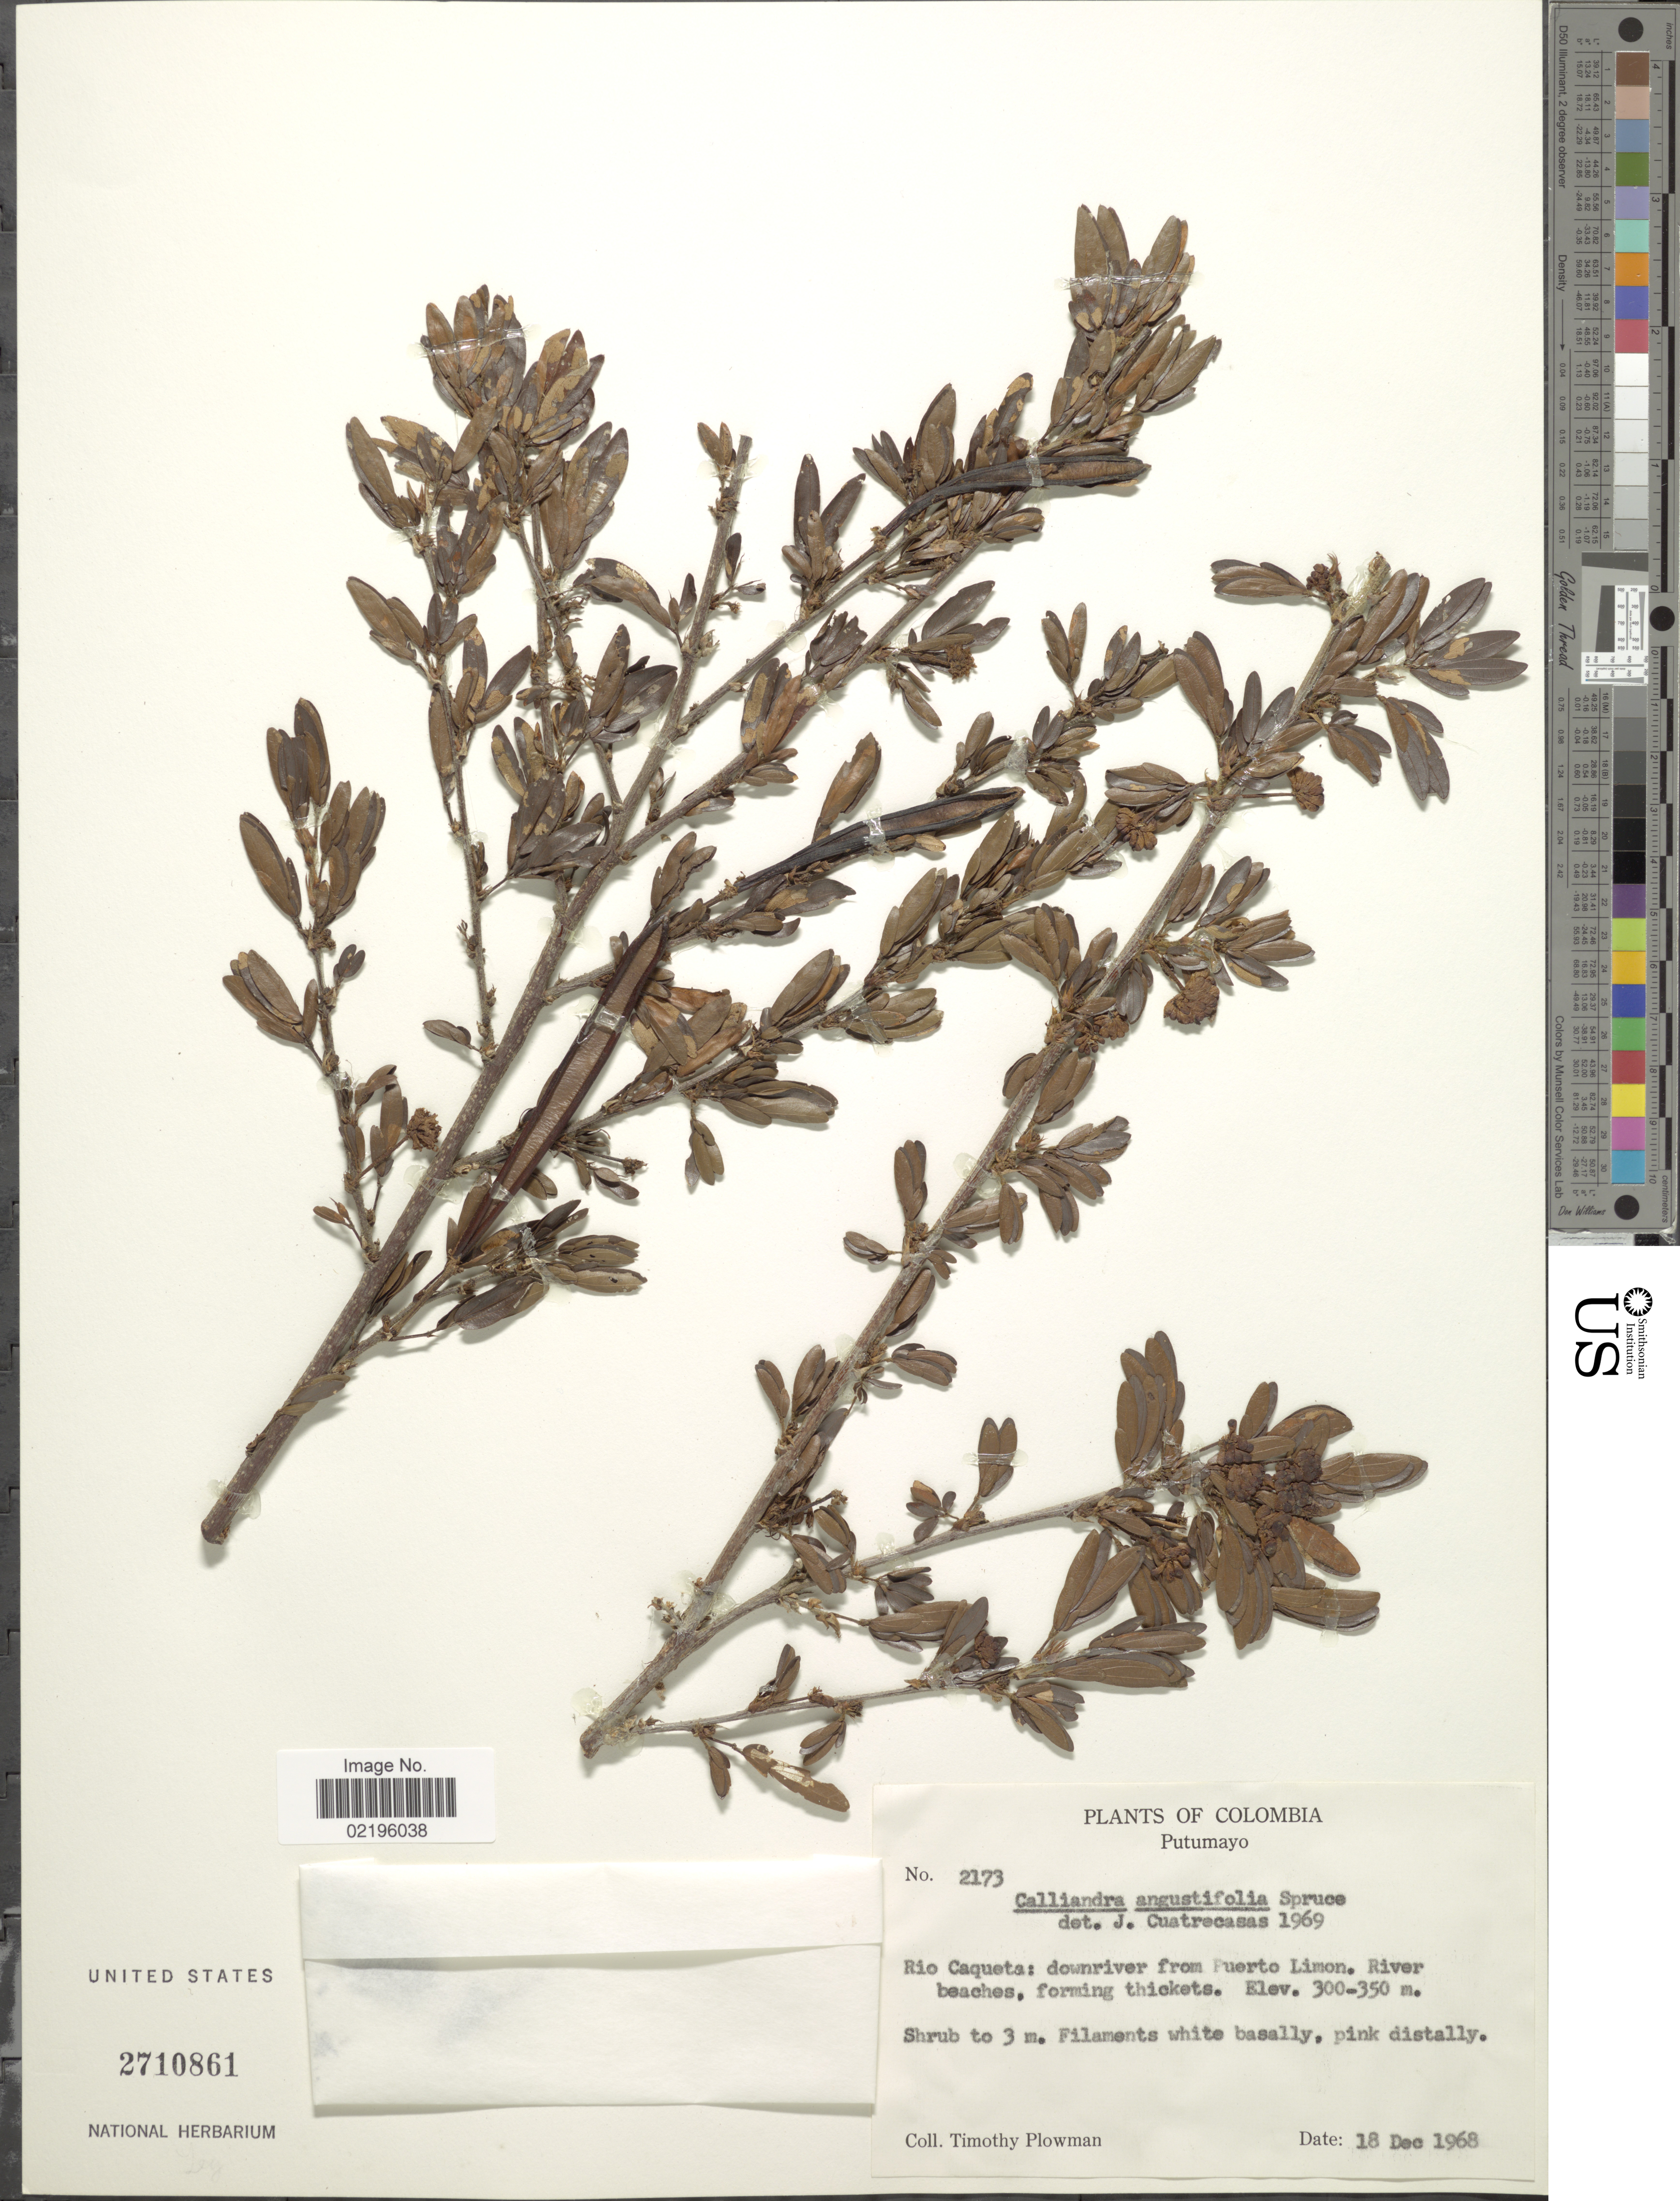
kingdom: Plantae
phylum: Tracheophyta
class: Magnoliopsida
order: Fabales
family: Fabaceae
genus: Calliandra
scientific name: Calliandra angustifolia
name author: Spruce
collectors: T. Plowman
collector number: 2173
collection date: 1968-12-18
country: Colombia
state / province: Putumayo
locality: Rio Caqueta: downriver from Puerto Lomin. River beaches, forming thickets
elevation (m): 300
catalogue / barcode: US 2710861